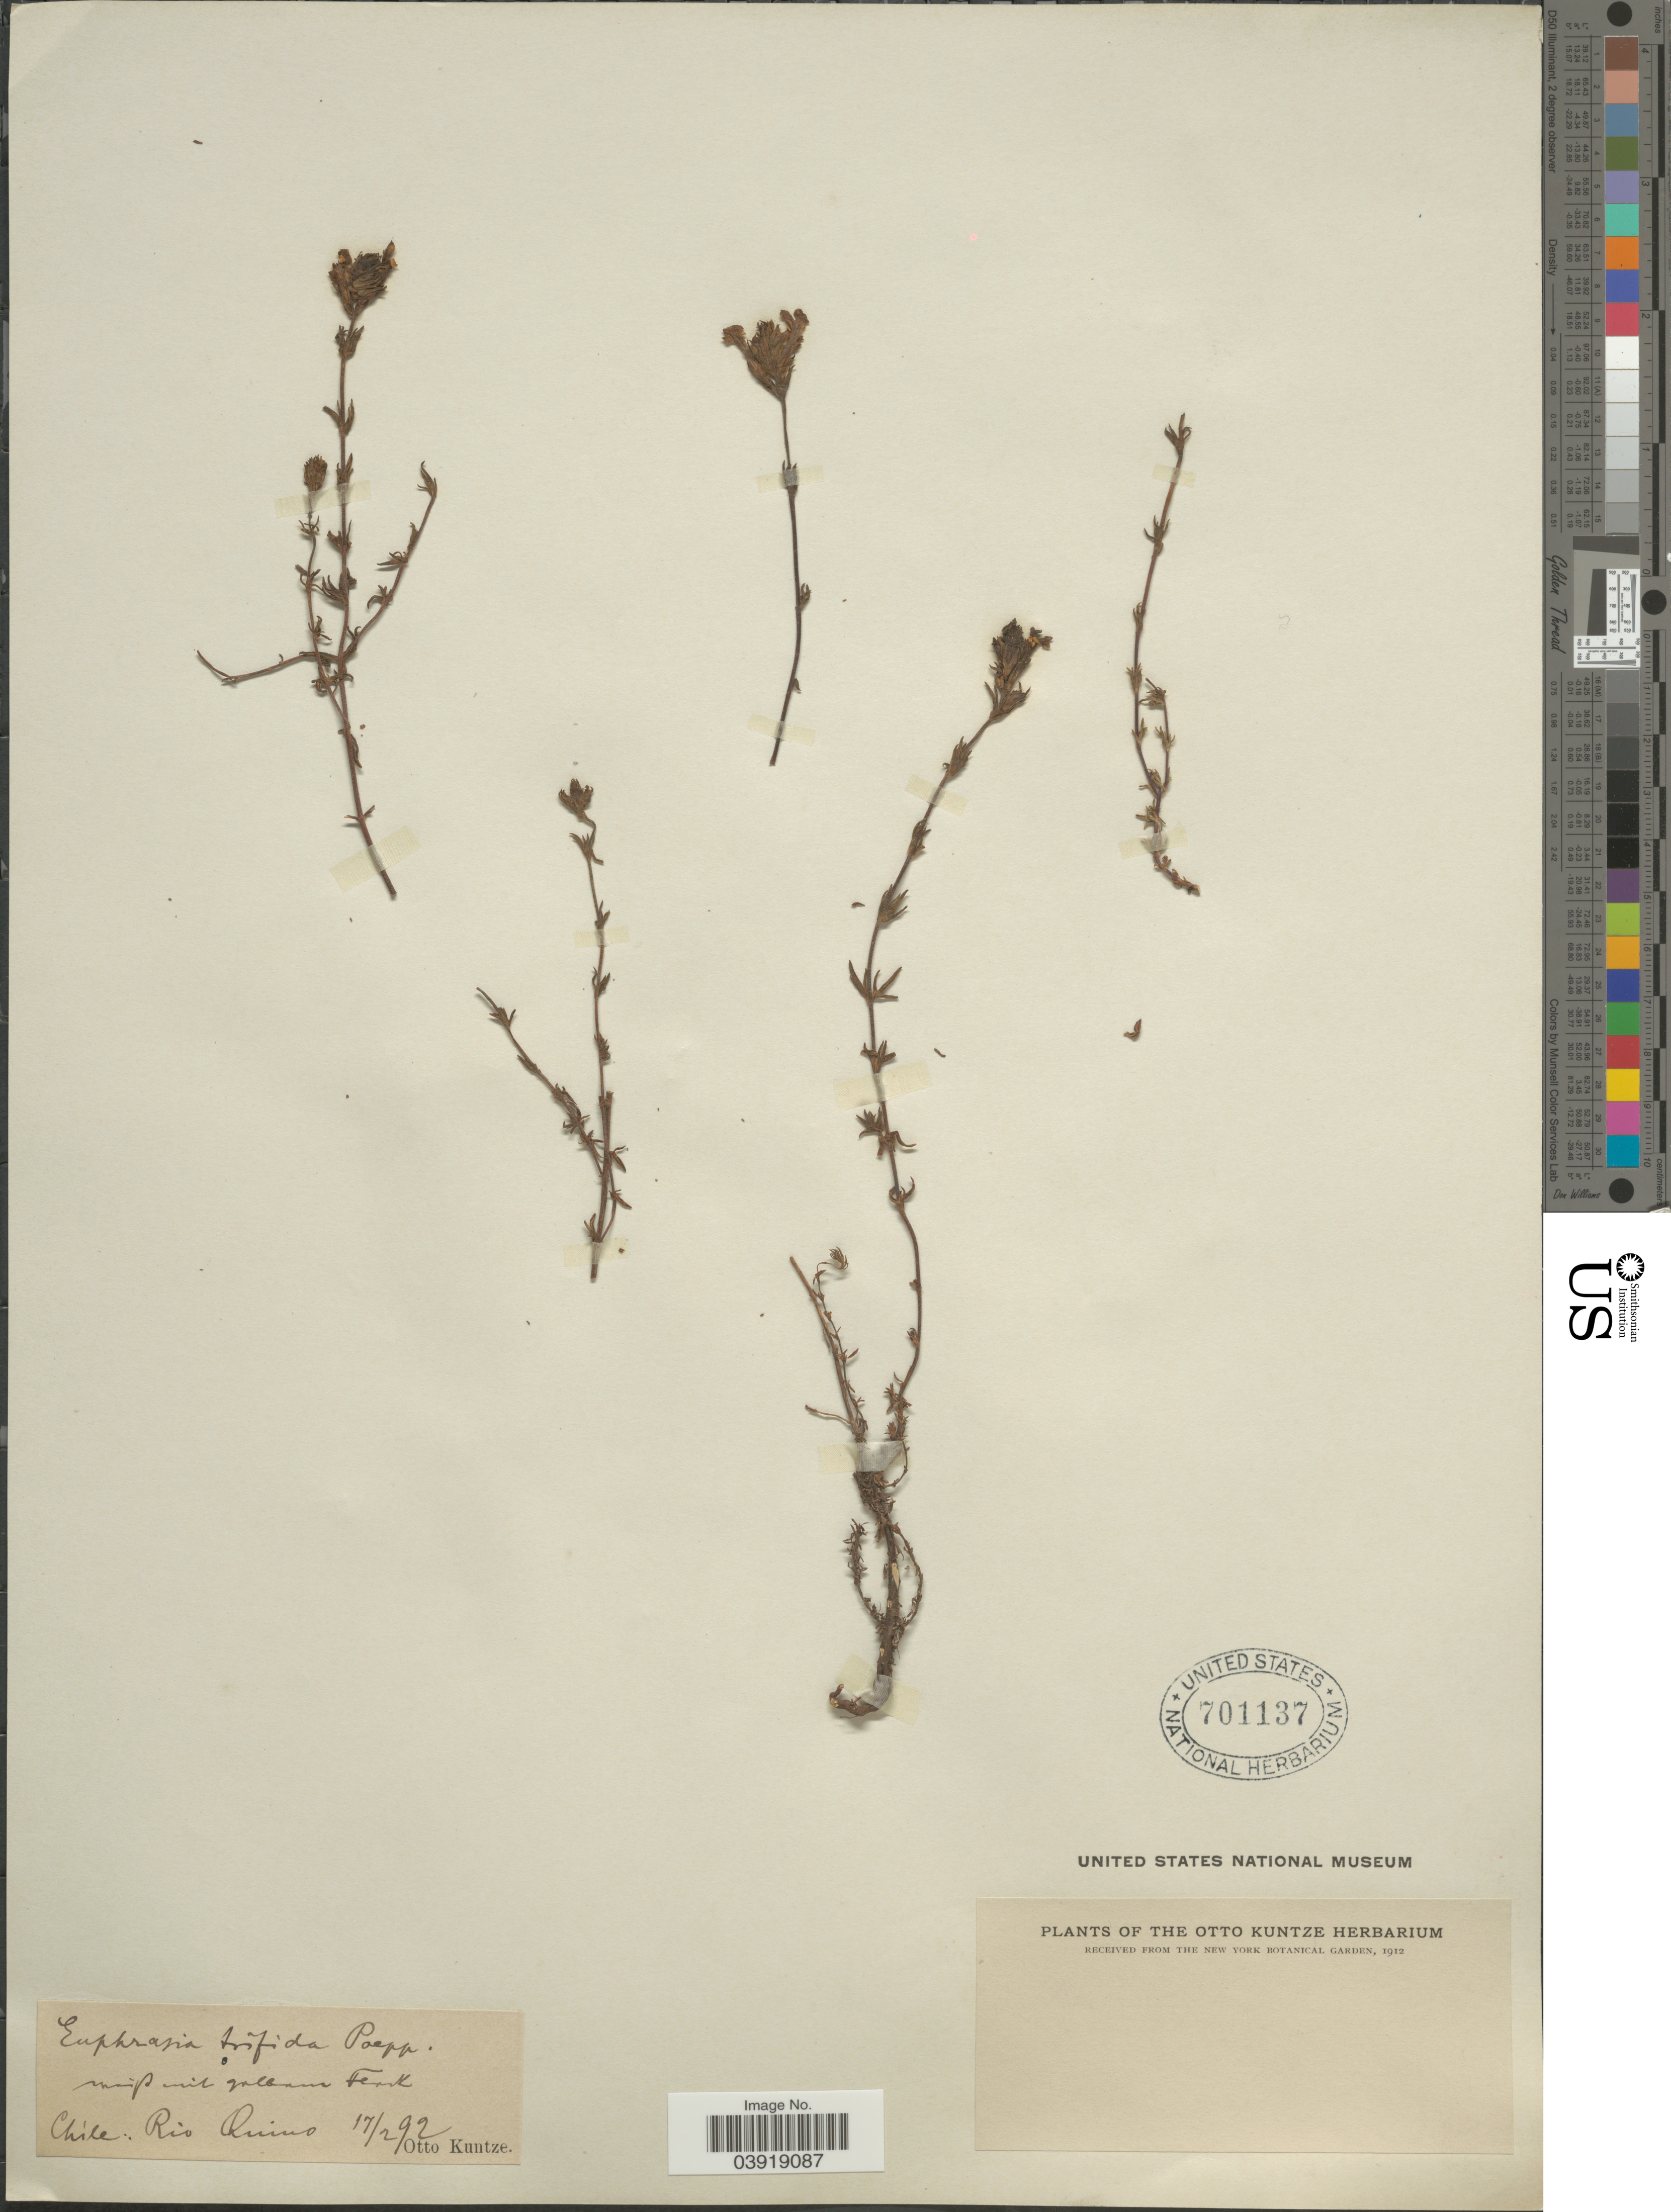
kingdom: Plantae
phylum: Tracheophyta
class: Magnoliopsida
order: Lamiales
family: Orobanchaceae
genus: Euphrasia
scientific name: Euphrasia trifida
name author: Poepp. ex Benth.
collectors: C.E.O. Kuntze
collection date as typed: Transcribed d/m/y: 17/2/92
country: Chile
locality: Rio Quino.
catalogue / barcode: US 701137